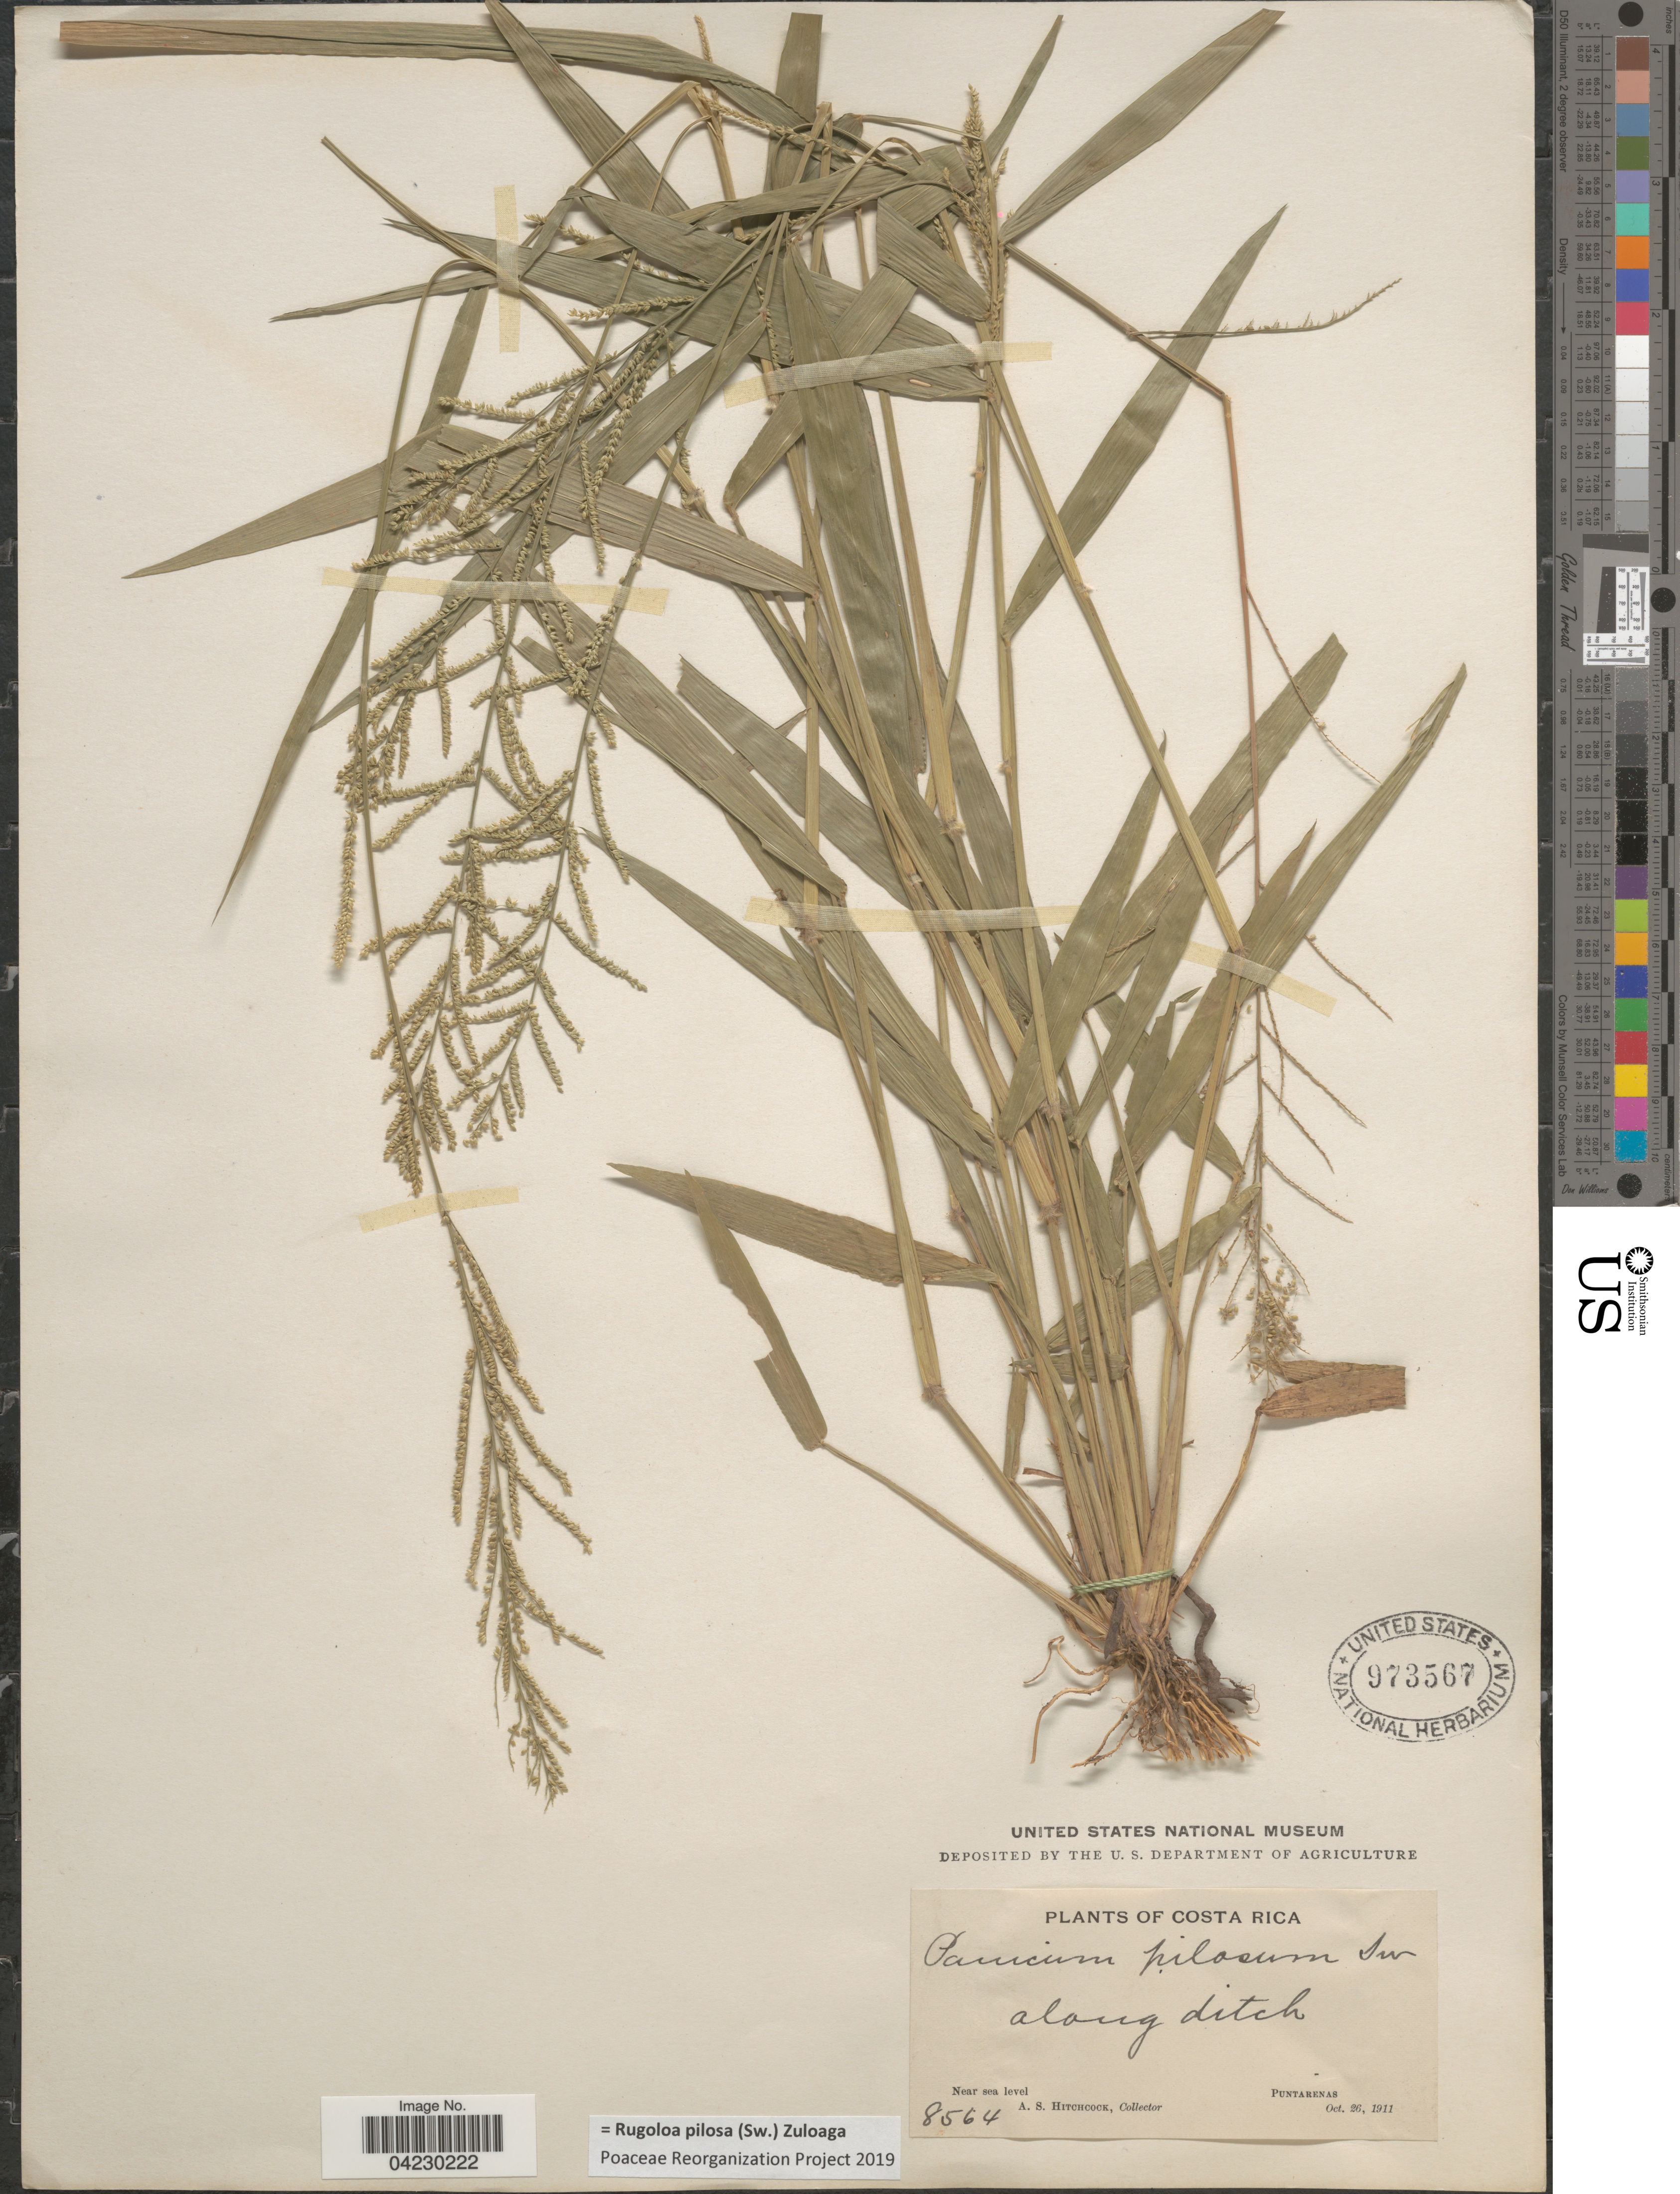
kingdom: Plantae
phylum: Tracheophyta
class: Liliopsida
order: Poales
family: Poaceae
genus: Rugoloa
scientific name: Rugoloa pilosa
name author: (Sw.) Zuloaga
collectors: A. S. Hitchcock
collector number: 8564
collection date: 1911-10-26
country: Costa Rica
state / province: Puntarenas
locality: Along ditch.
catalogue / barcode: US 973567